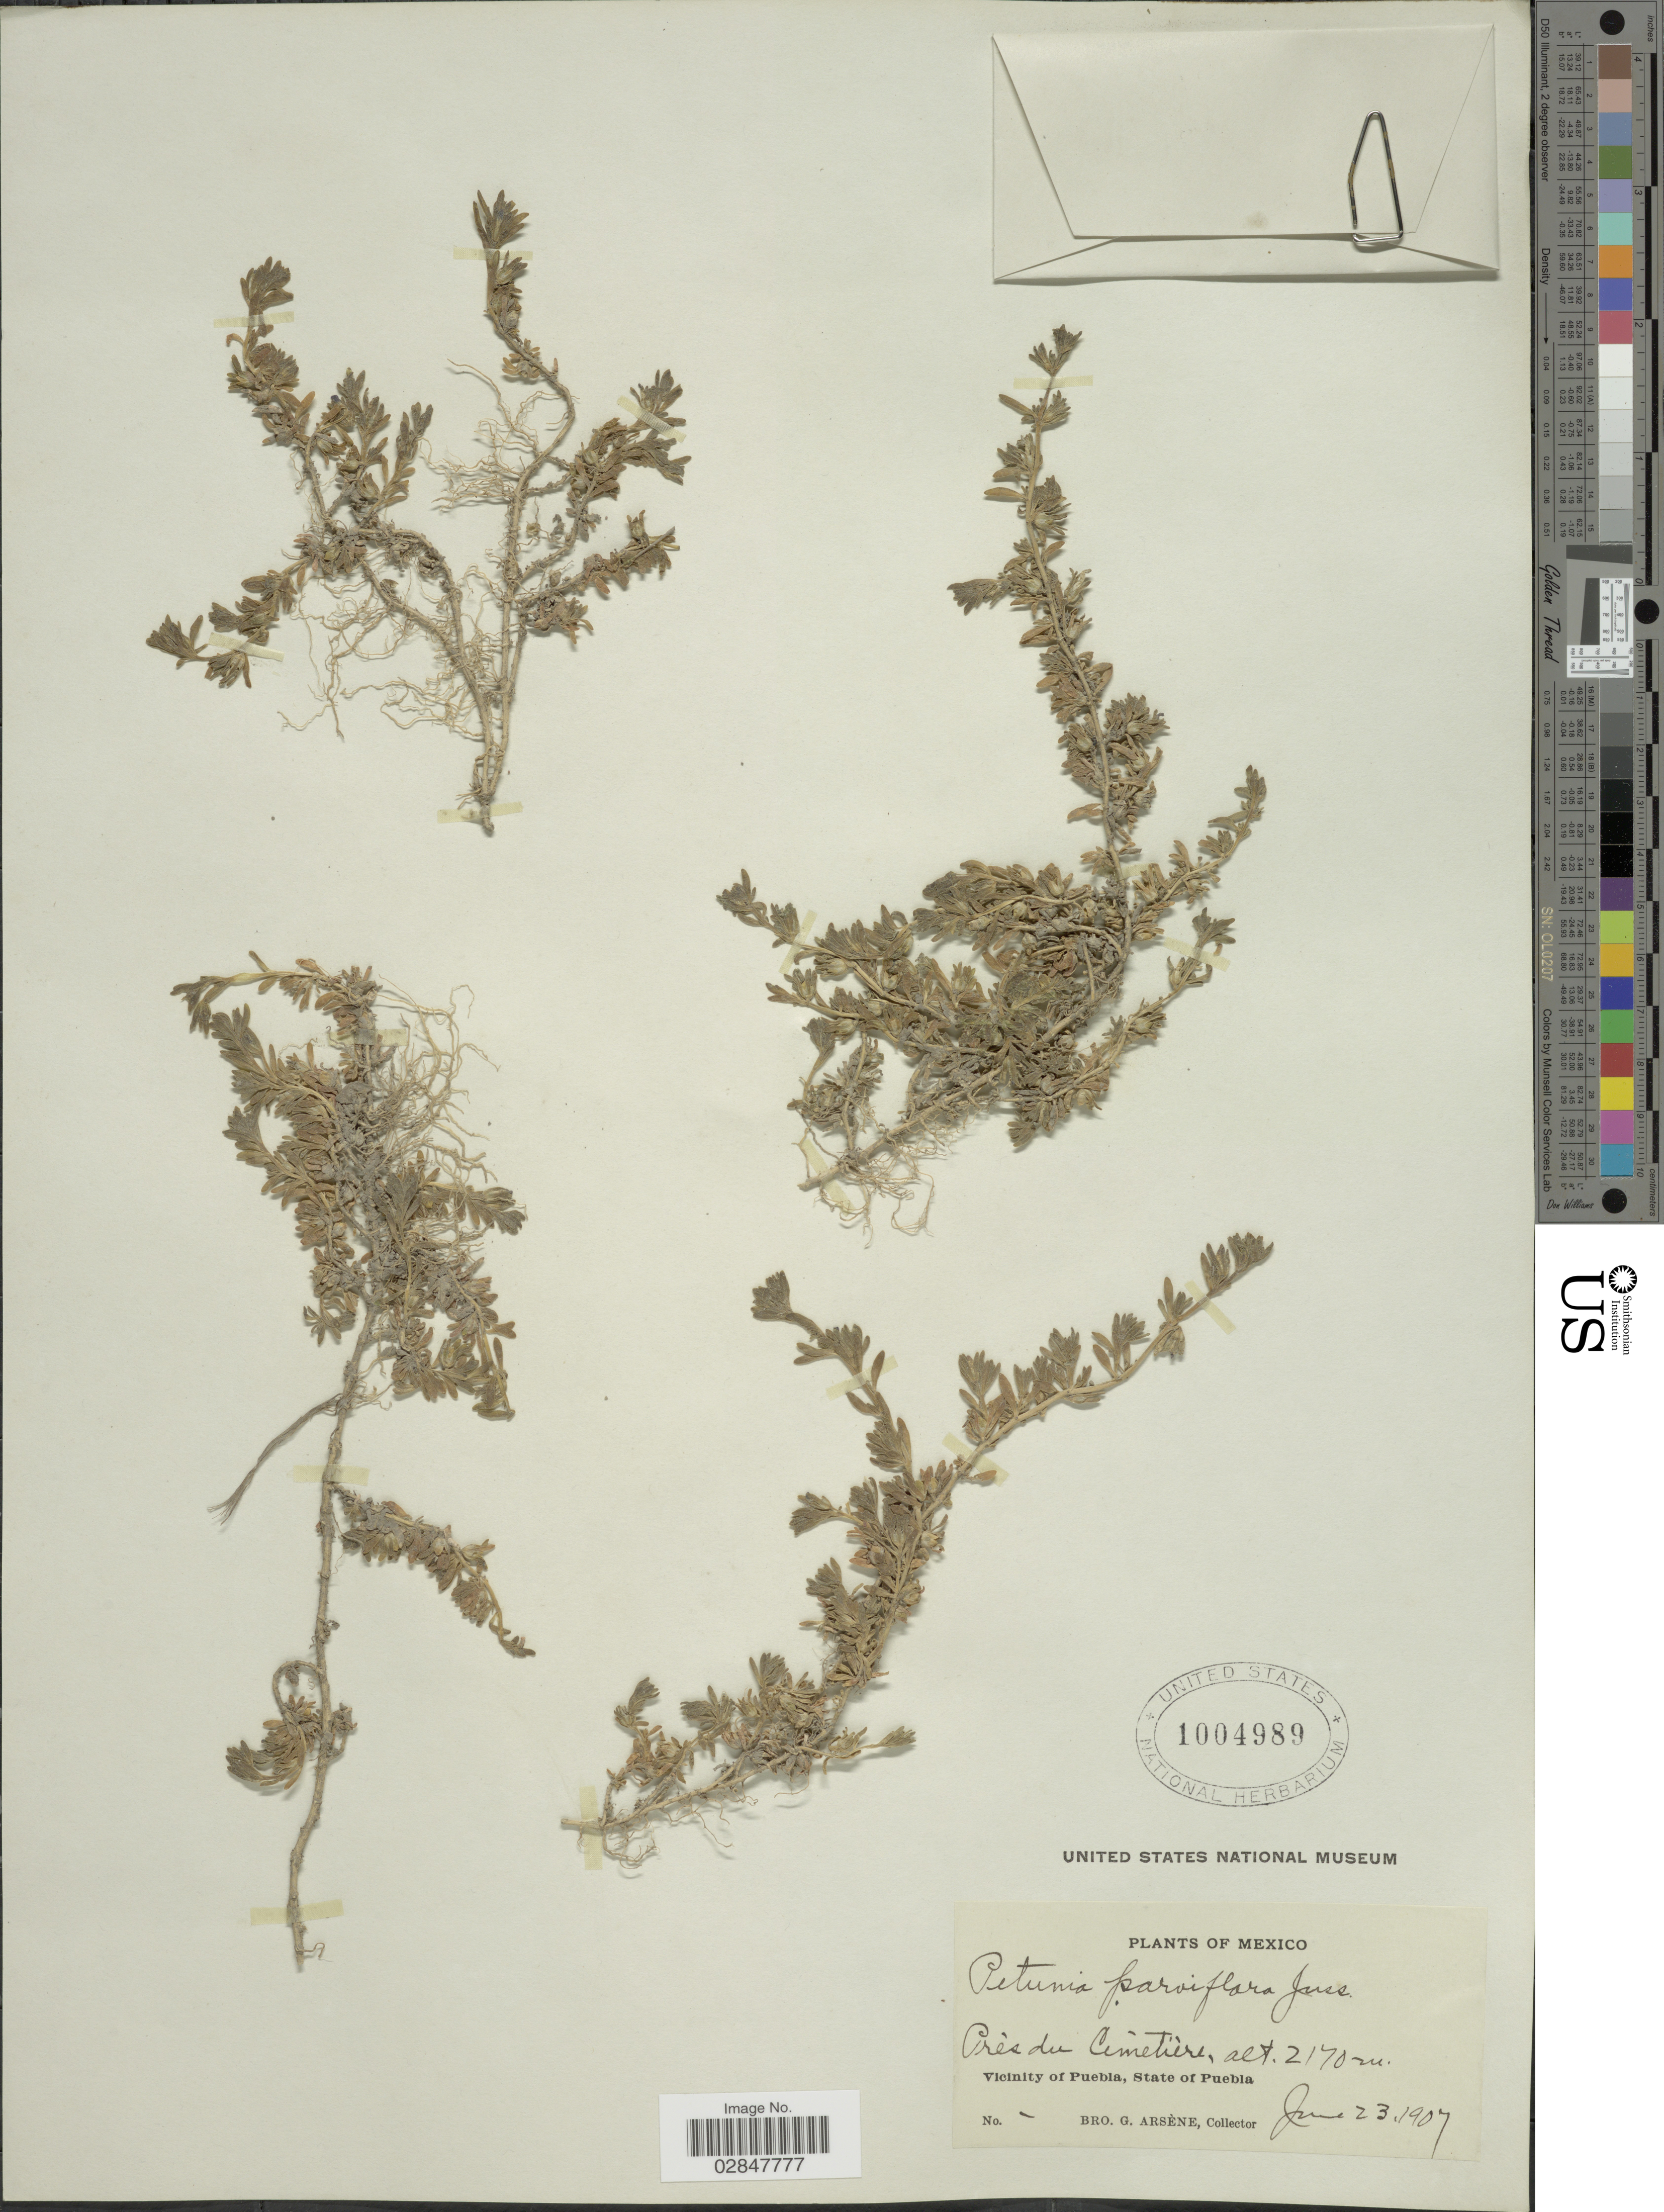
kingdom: Plantae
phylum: Tracheophyta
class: Magnoliopsida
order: Solanales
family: Solanaceae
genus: Petunia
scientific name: Petunia parviflora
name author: Juss.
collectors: Bro. G. Arsène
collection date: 1907-06-23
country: Mexico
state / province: Puebla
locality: Près du Cimetière, Vicinity of Puebla.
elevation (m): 2170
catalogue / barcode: US 1004989